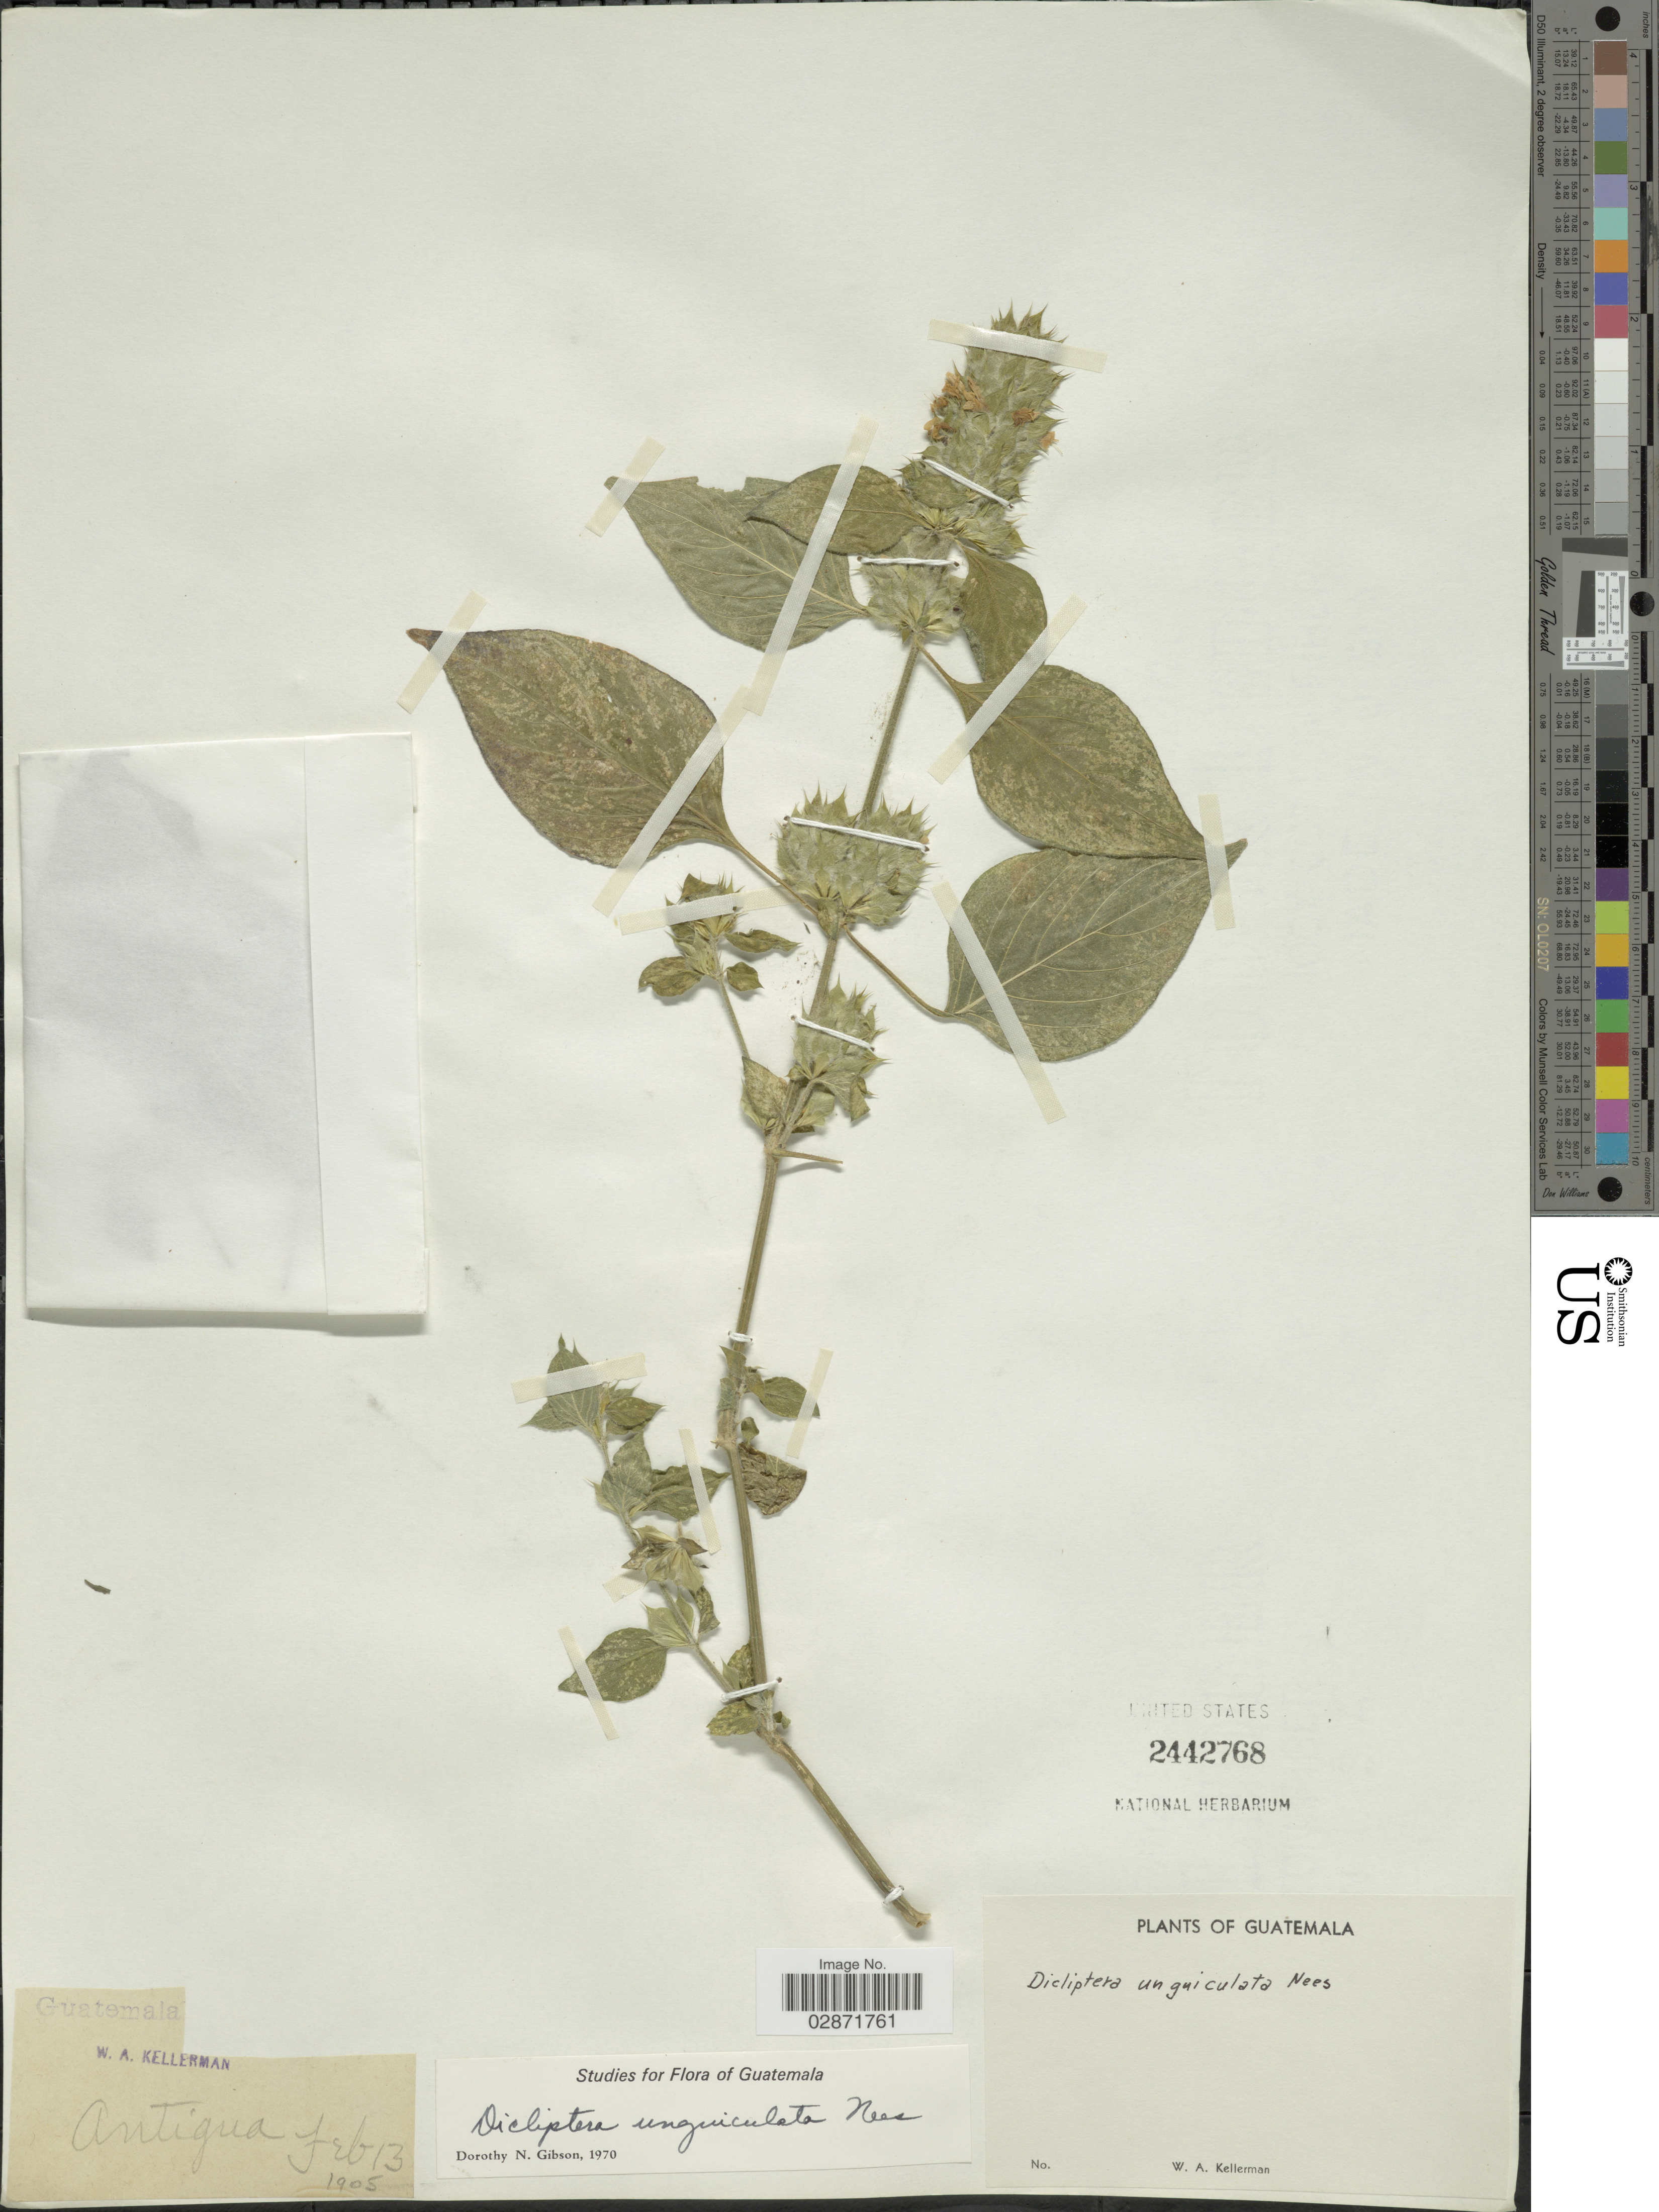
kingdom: Plantae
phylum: Tracheophyta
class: Magnoliopsida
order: Lamiales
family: Acanthaceae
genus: Dicliptera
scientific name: Dicliptera unguiculata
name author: Nees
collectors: W. Kellerman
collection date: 1905-02-13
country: Guatemala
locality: Antigua.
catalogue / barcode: US 2442768